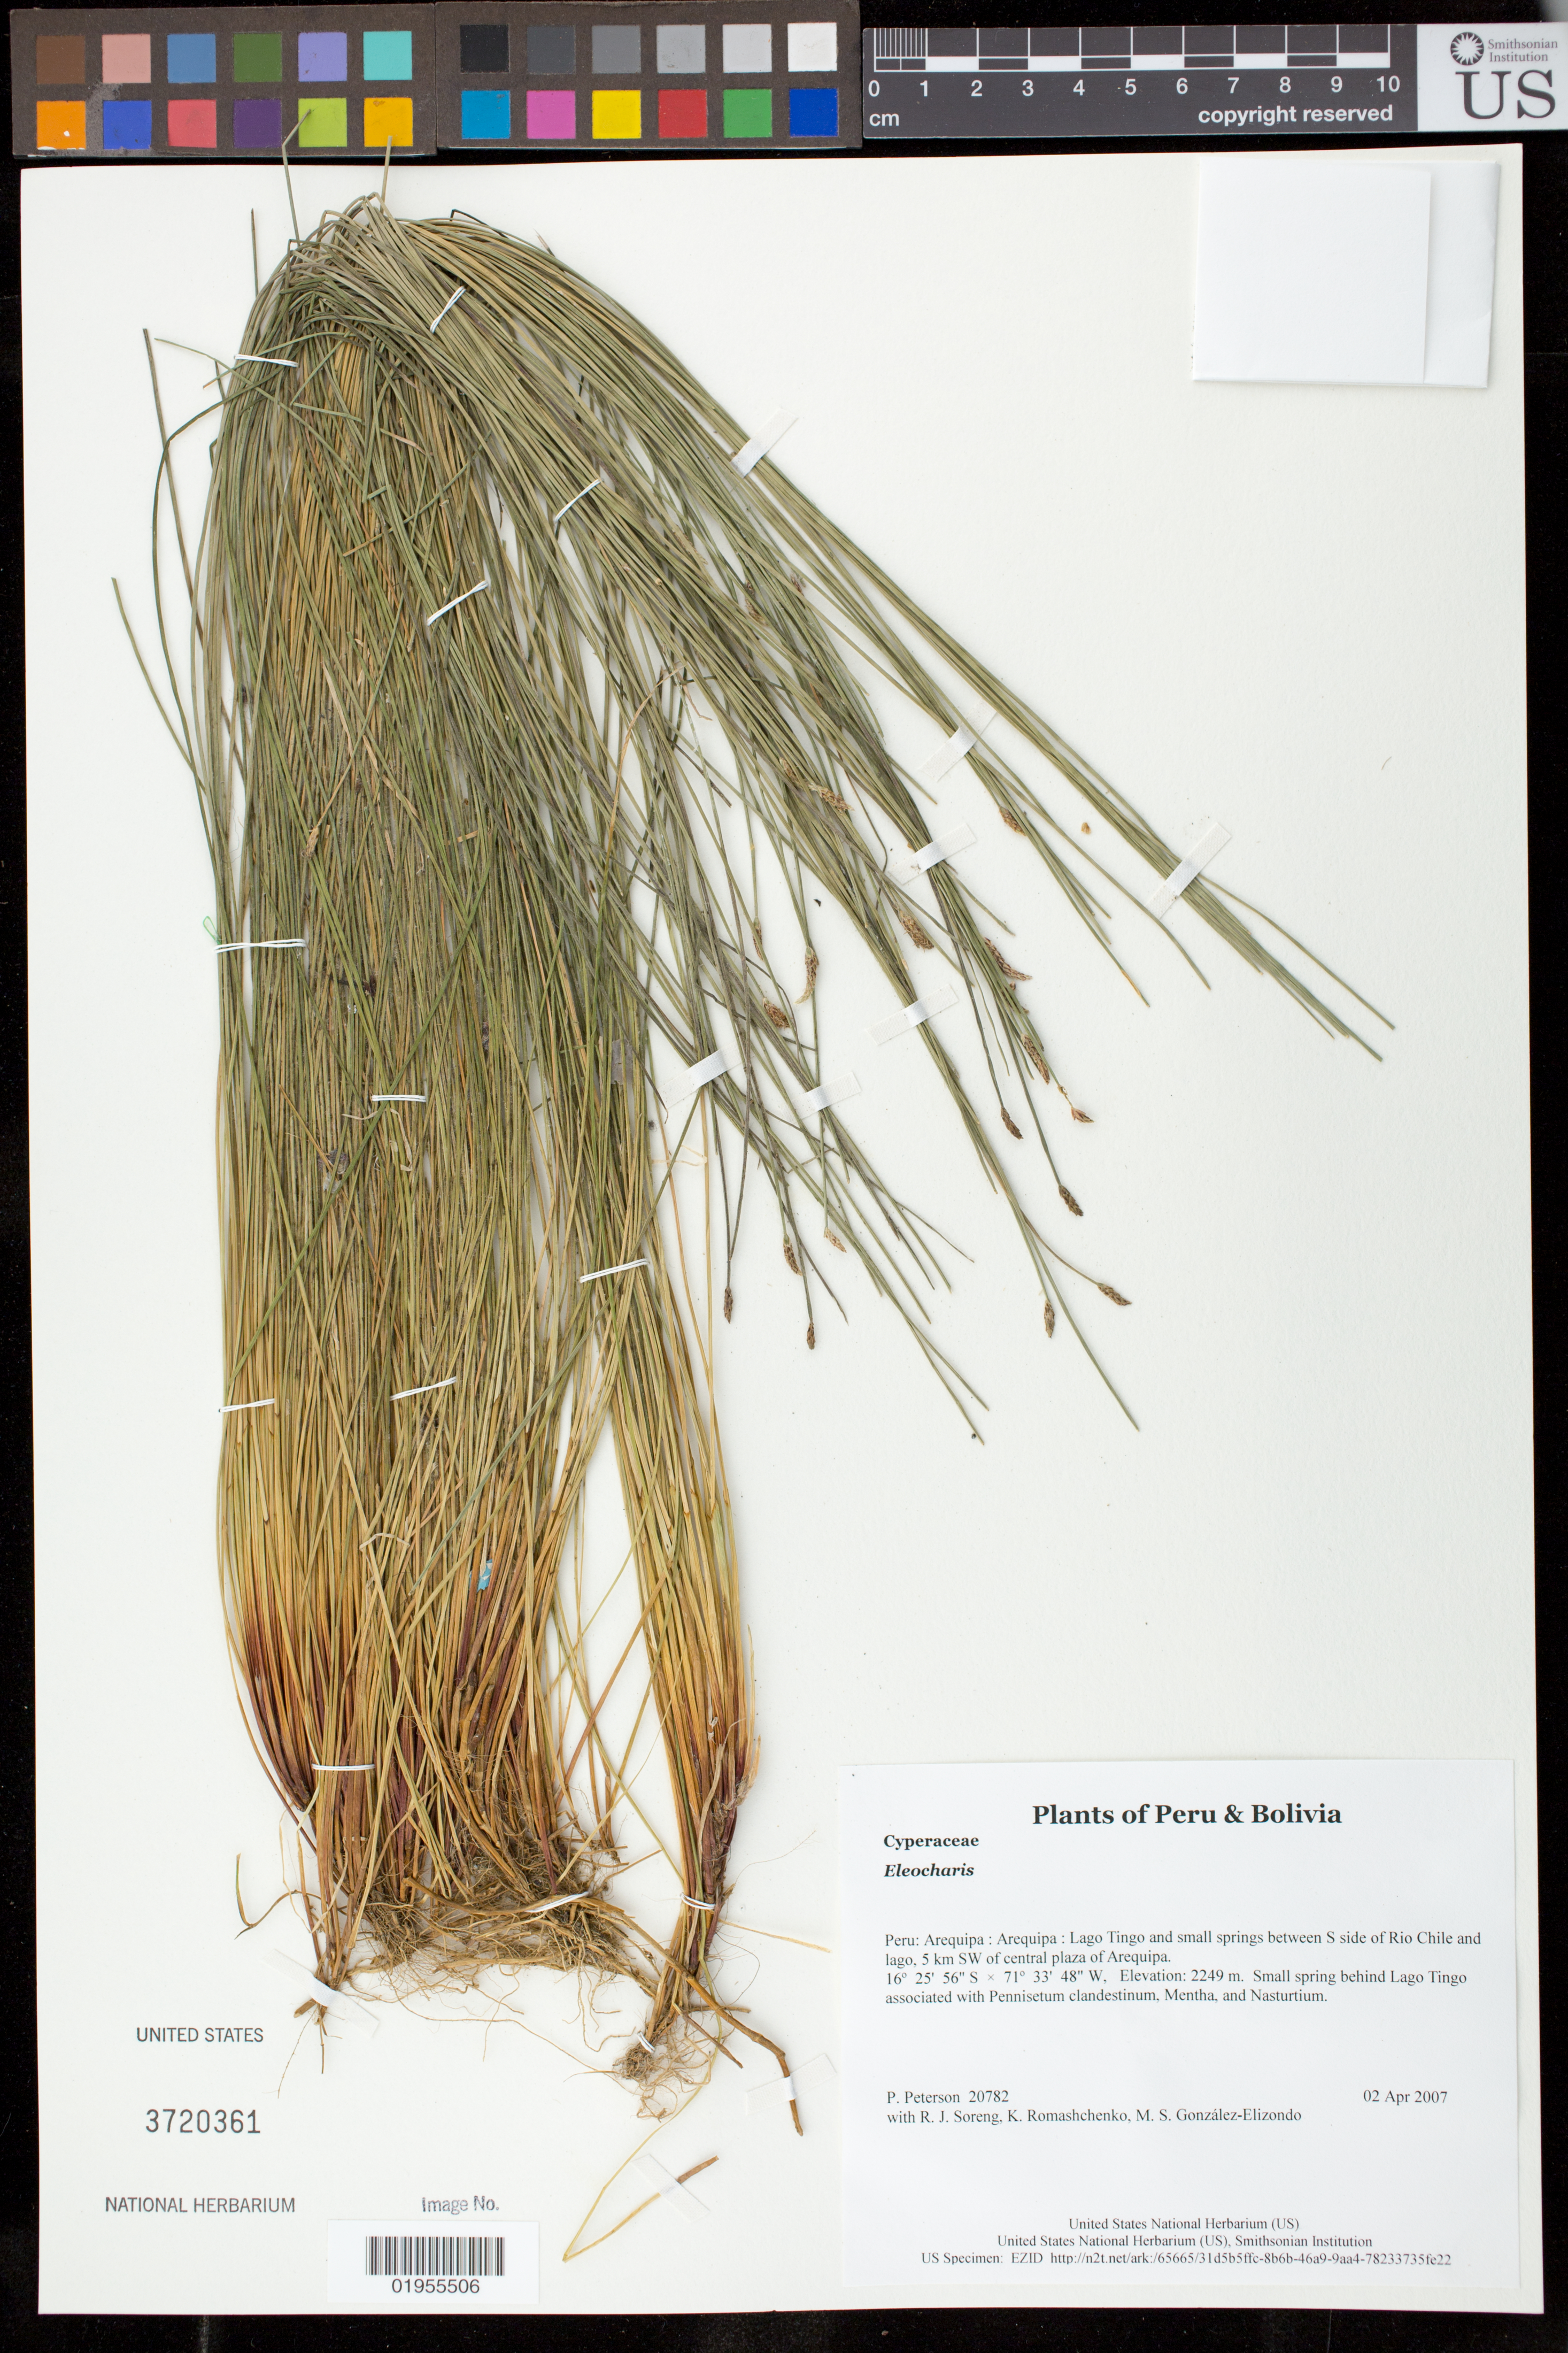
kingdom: Plantae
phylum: Tracheophyta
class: Liliopsida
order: Poales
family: Cyperaceae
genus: Eleocharis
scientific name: Eleocharis sp.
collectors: P. M. Peterson, R. J. Soreng, K. Romashchenko & M. S. González-Elizondo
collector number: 20782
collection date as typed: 02 Apr 2007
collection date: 2007-04-02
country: Peru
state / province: Arequipa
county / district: Arequipa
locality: Lago Tingo and small springs between S side of Rio Chile and lago, 5 km SW of central plaza of Arequipa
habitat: Small spring behind Lago Tingo associated with Pennisetum clandestinum, Mentha, and Nasturtium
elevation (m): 2249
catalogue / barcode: US 3720361